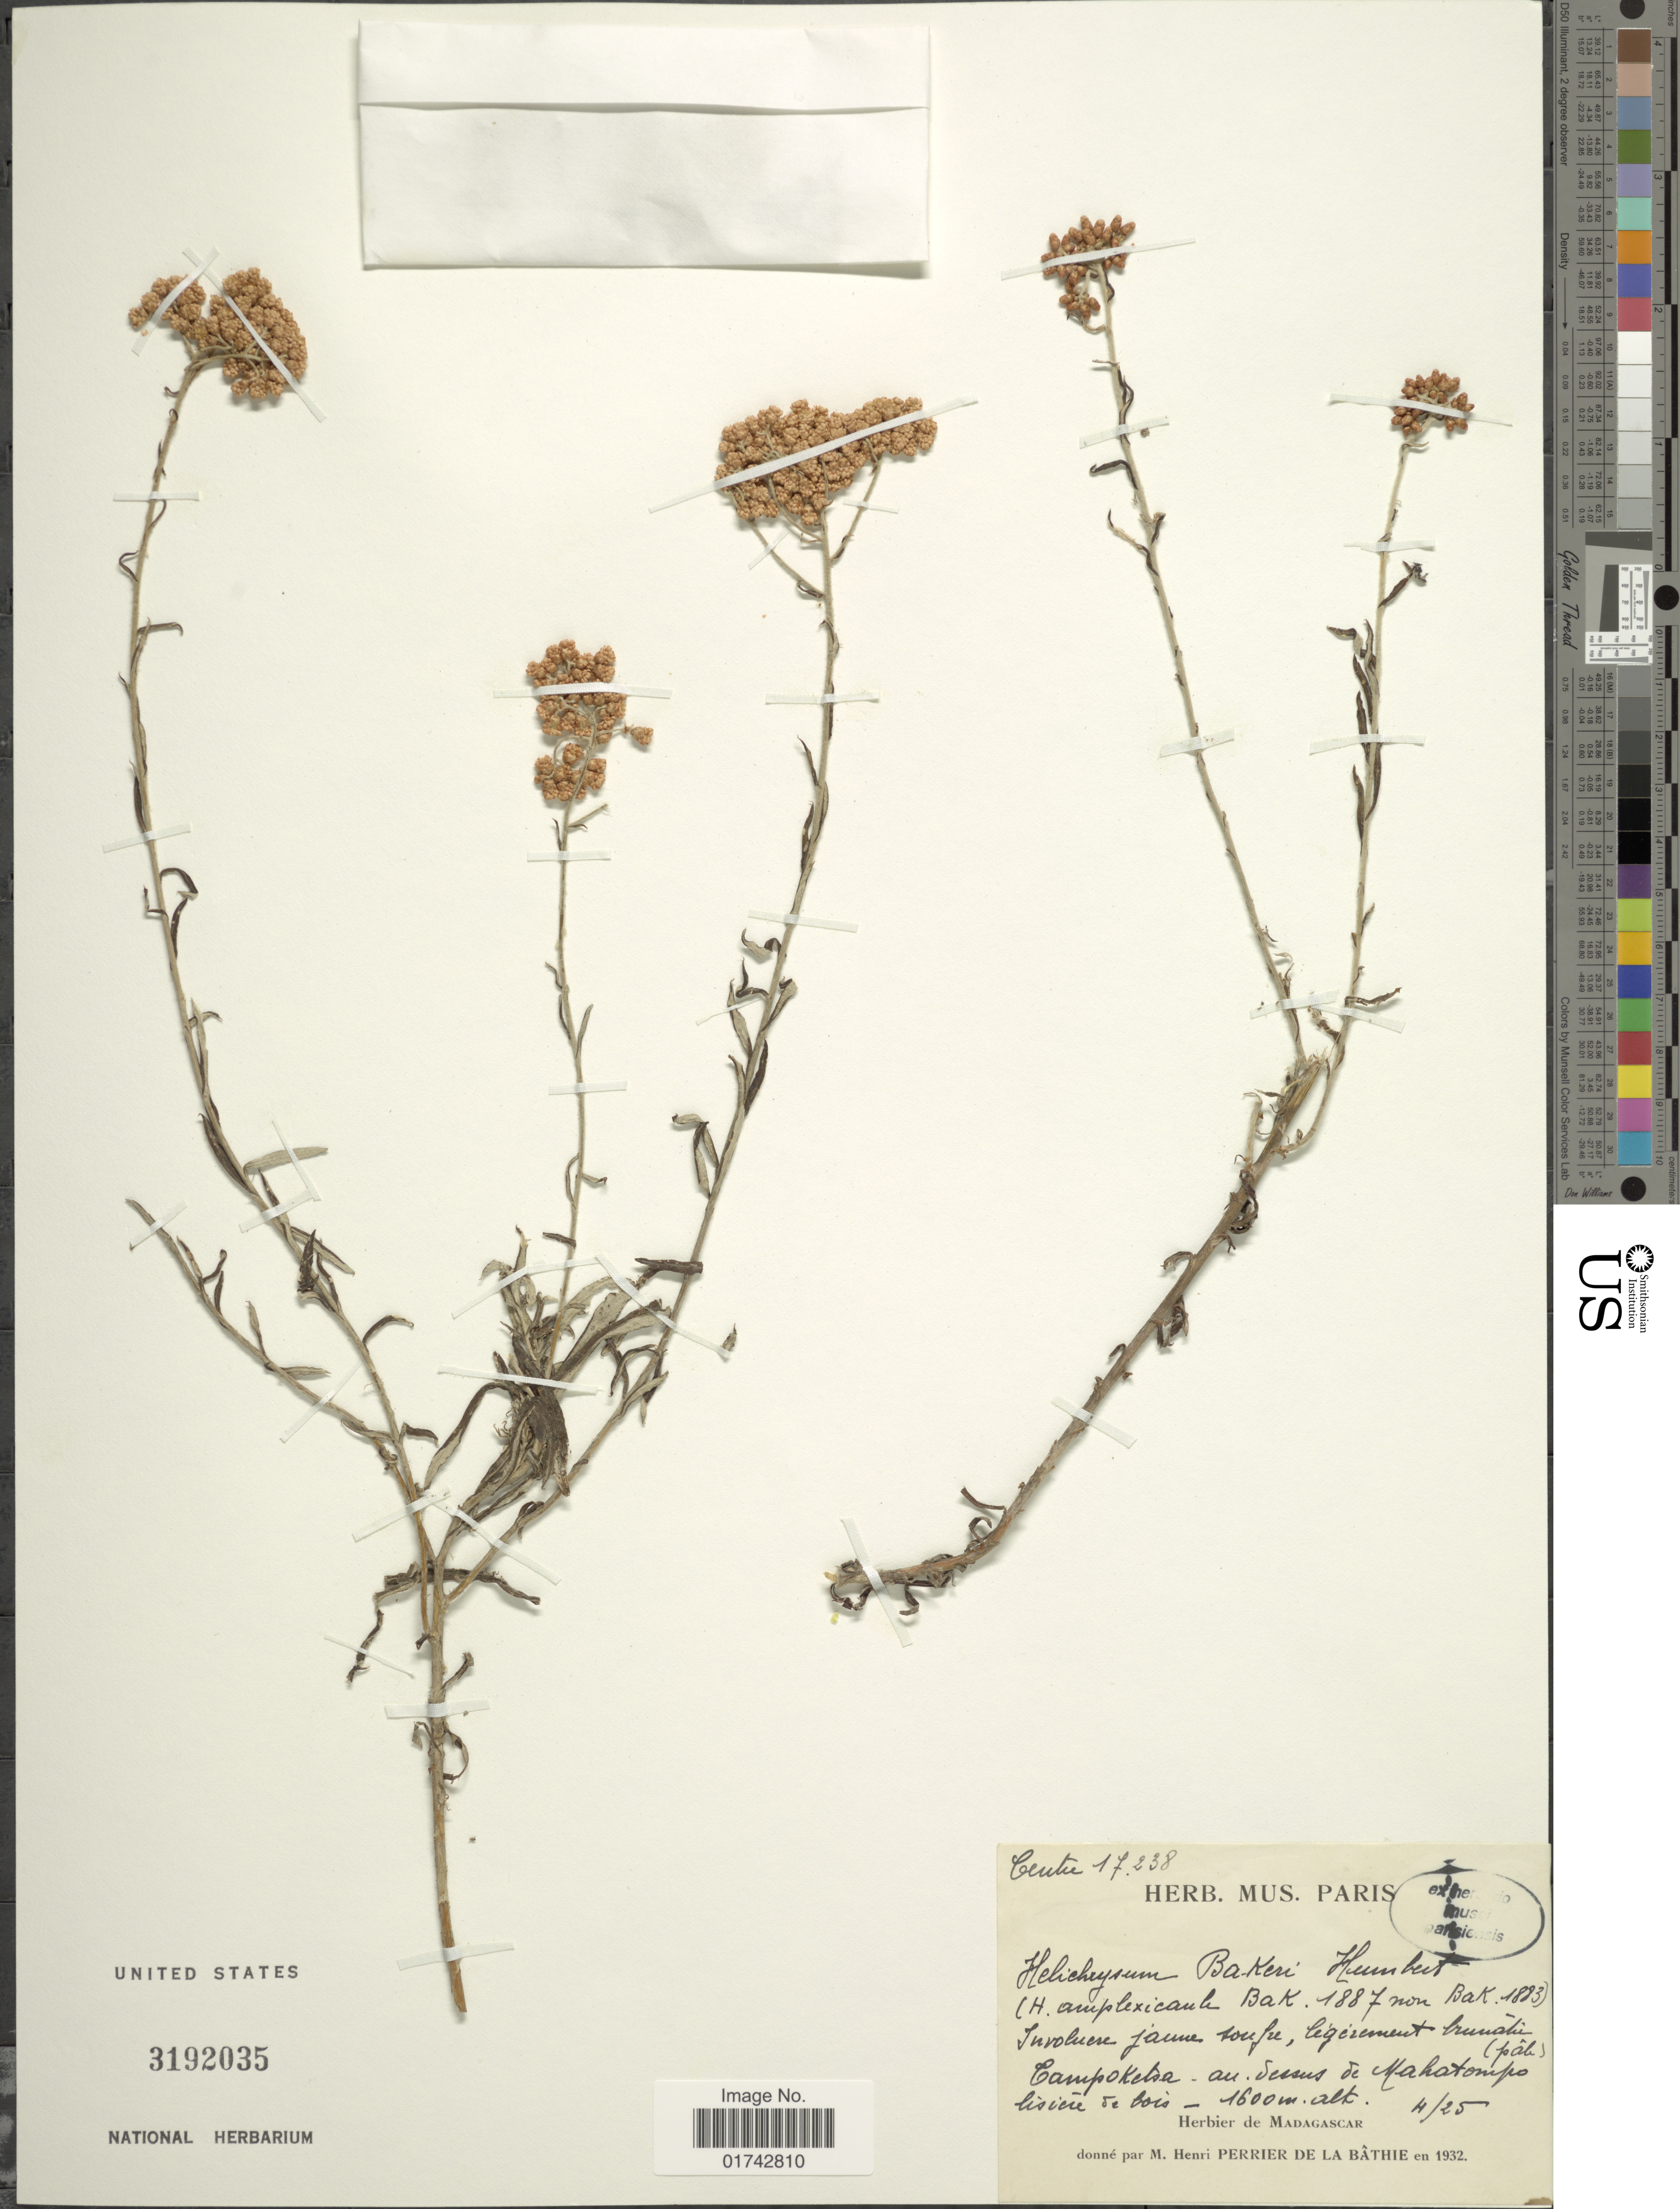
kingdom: Plantae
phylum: Tracheophyta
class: Magnoliopsida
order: Asterales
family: Asteraceae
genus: Helichrysum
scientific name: Helichrysum bakeri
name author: Humbert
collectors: E. Perrier de la Bâthie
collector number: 17238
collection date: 1932-04-25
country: Madagascar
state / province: Betsiboka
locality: Tampoketsa - au dessus de Mahatompo, lisière de bois.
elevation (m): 1600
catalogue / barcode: US 3192035